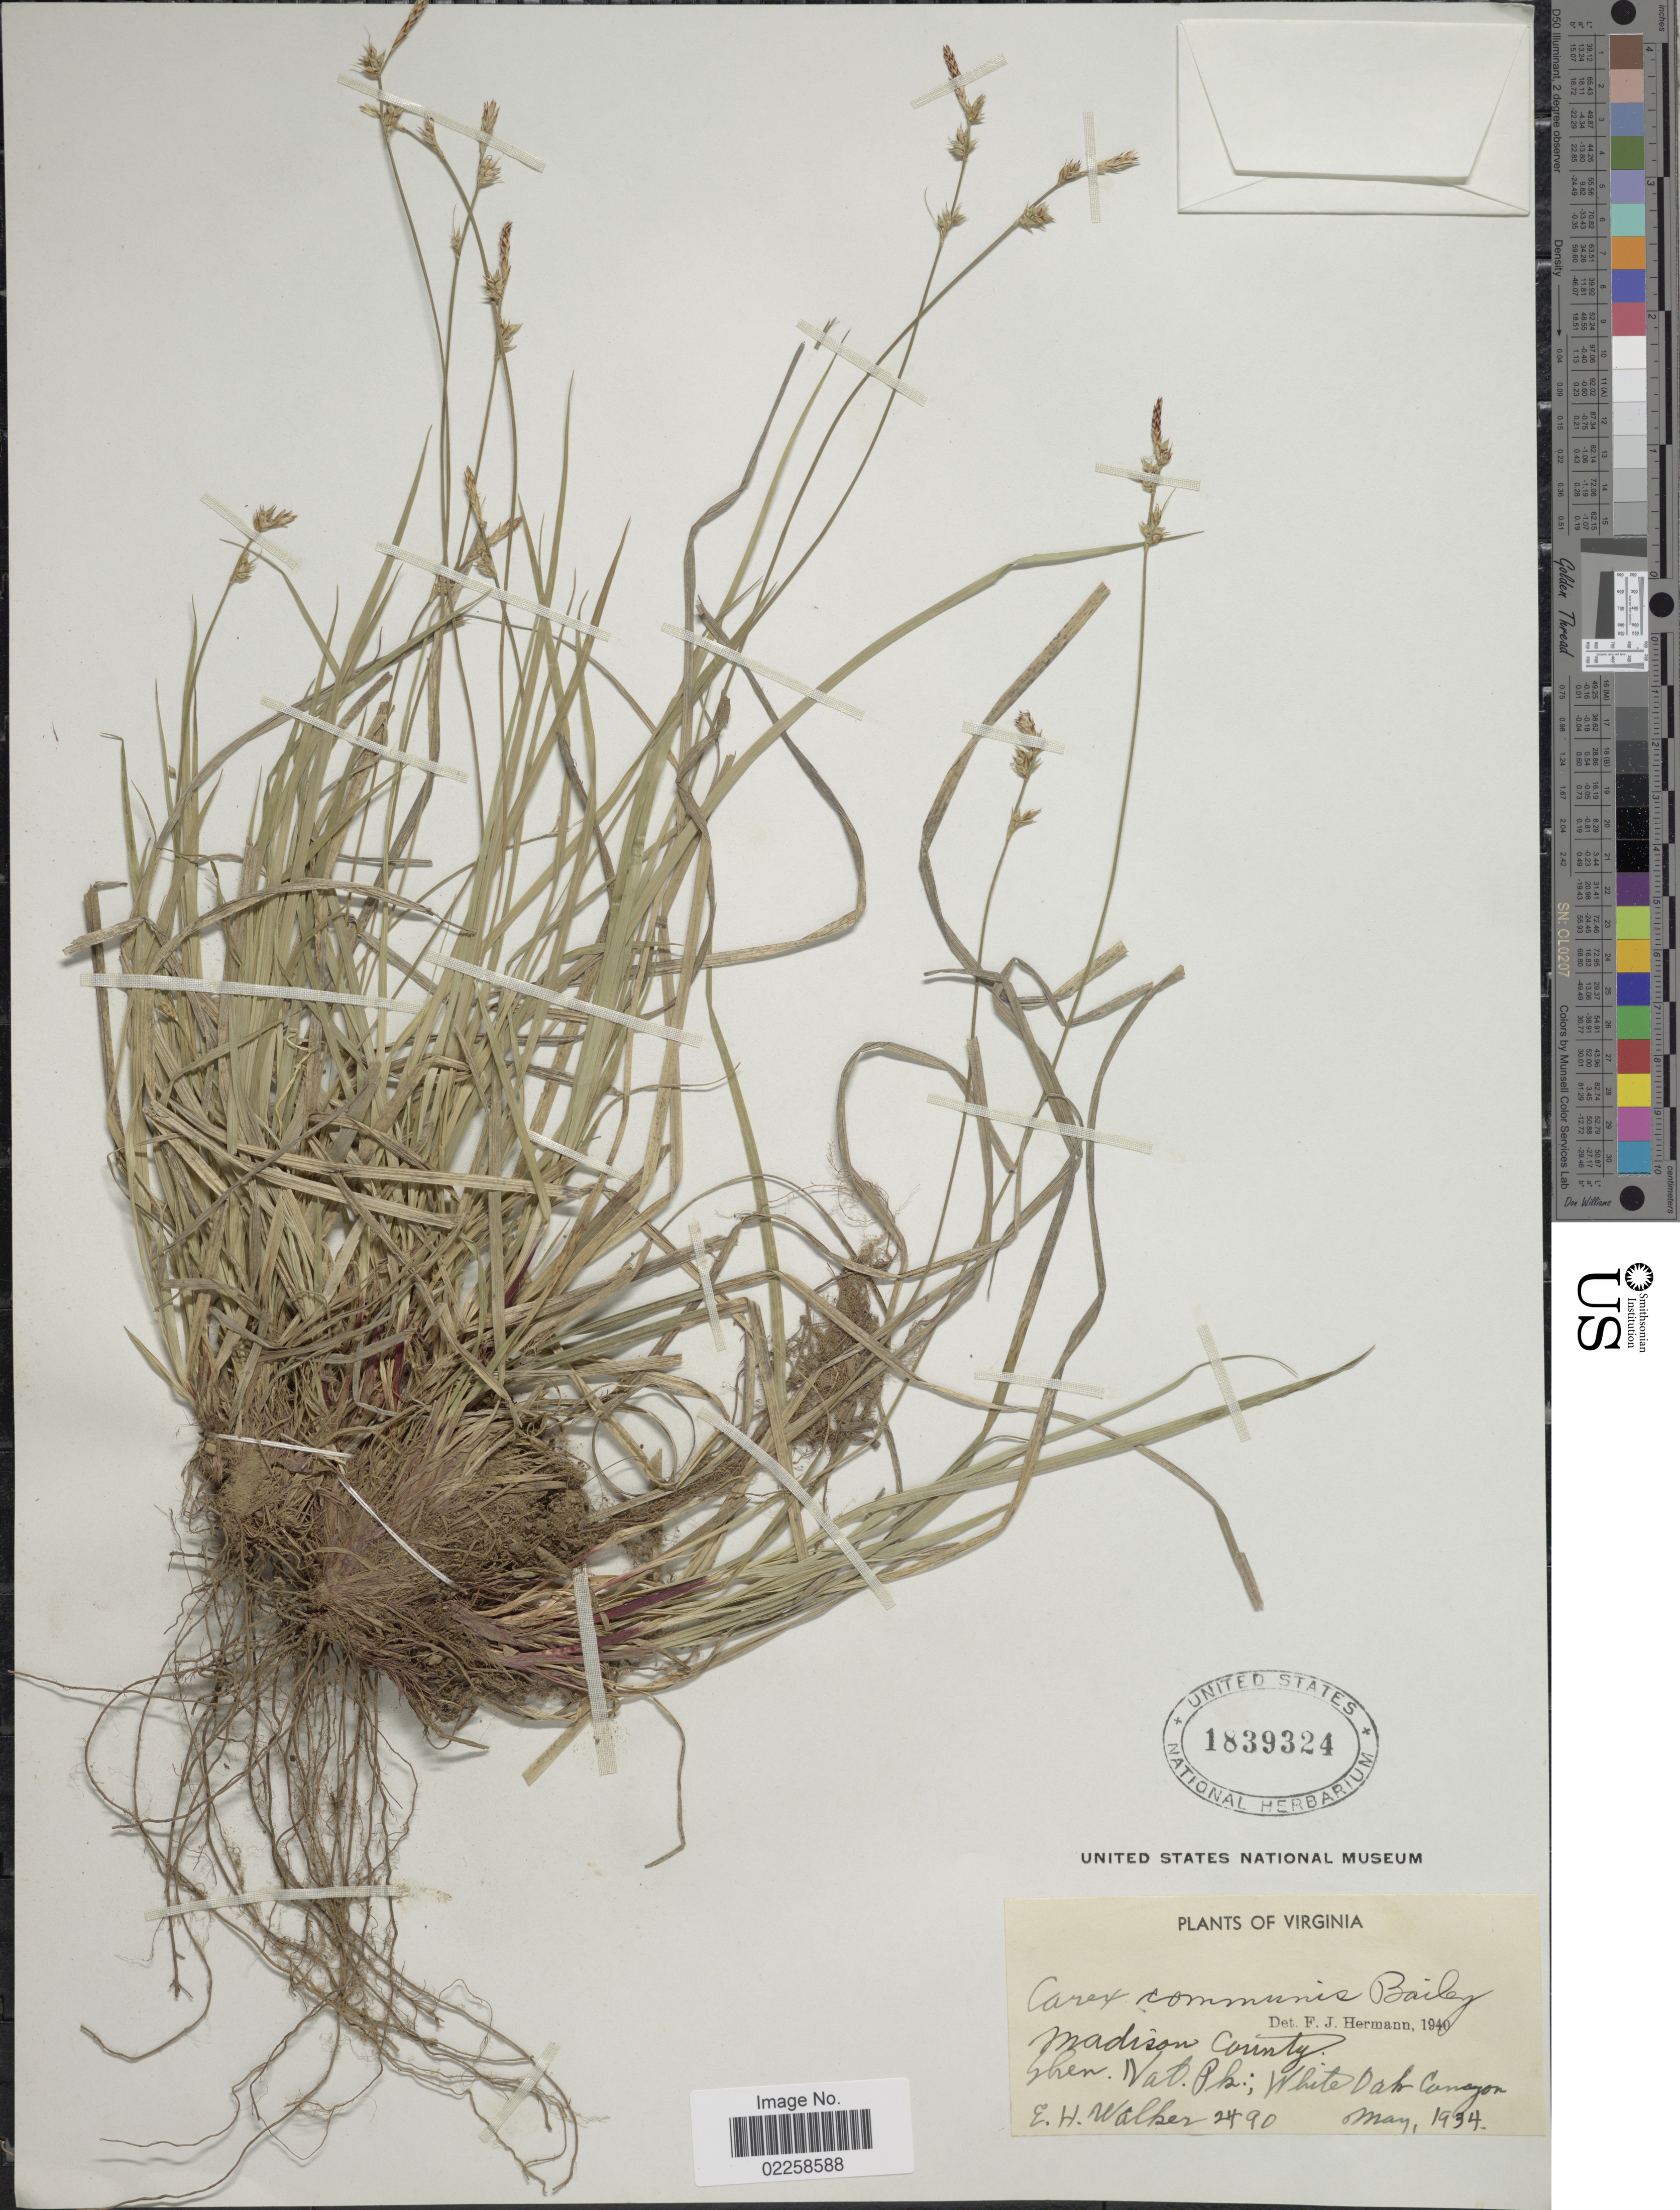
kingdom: Plantae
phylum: Tracheophyta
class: Liliopsida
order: Poales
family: Cyperaceae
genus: Carex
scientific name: Carex communis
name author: L.H. Bailey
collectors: E. H. Walker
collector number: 2490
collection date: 1934-05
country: United States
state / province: Virginia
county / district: Madison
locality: Shen. Nat. Pk.: White Oak Canyon.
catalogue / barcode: US 1839324